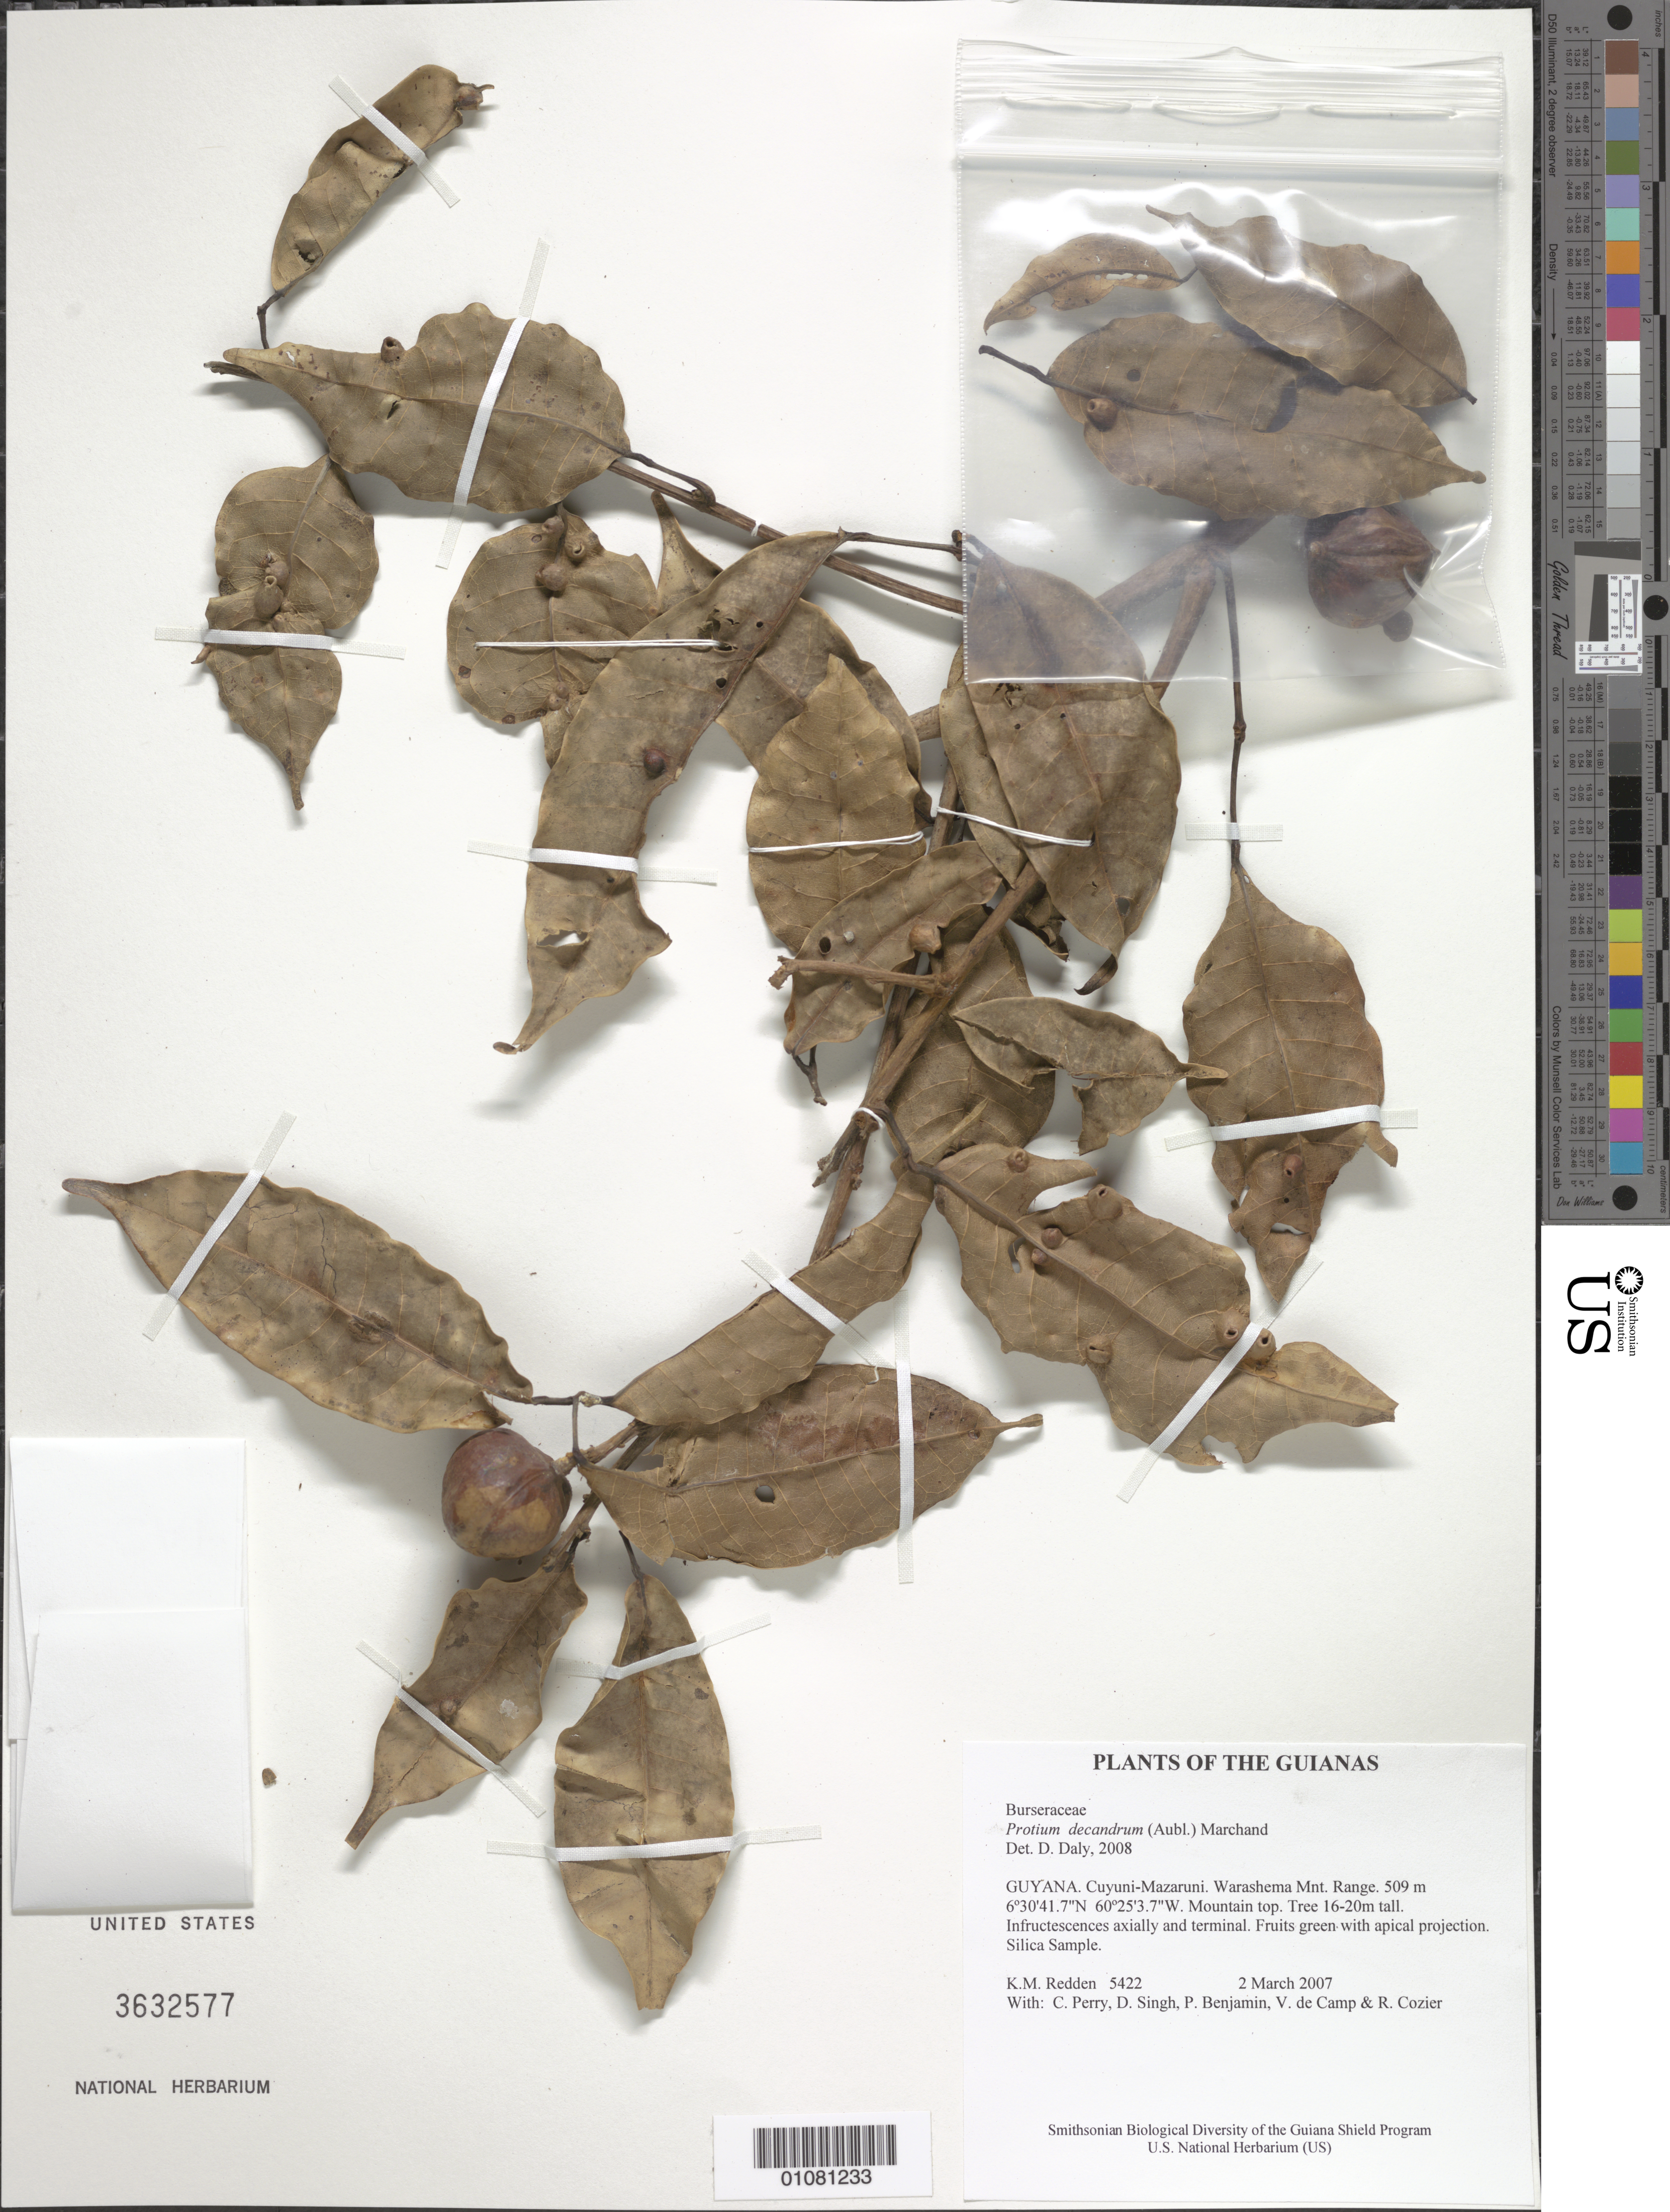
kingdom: Plantae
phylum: Tracheophyta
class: Magnoliopsida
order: Sapindales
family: Burseraceae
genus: Protium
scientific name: Protium decandrum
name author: (Aubl.) Marchand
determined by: Daly, D. C.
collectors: K. M. Redden, C. Perry, D. Singh, P. Benjamin, V. De Camp & R. Cozier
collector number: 5422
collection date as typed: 2 March 2007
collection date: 2007-03-02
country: Guyana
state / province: Cuyuni-Mazaruni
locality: Warashema Mnt. Range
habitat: Mountain top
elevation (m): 509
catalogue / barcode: US 3632577